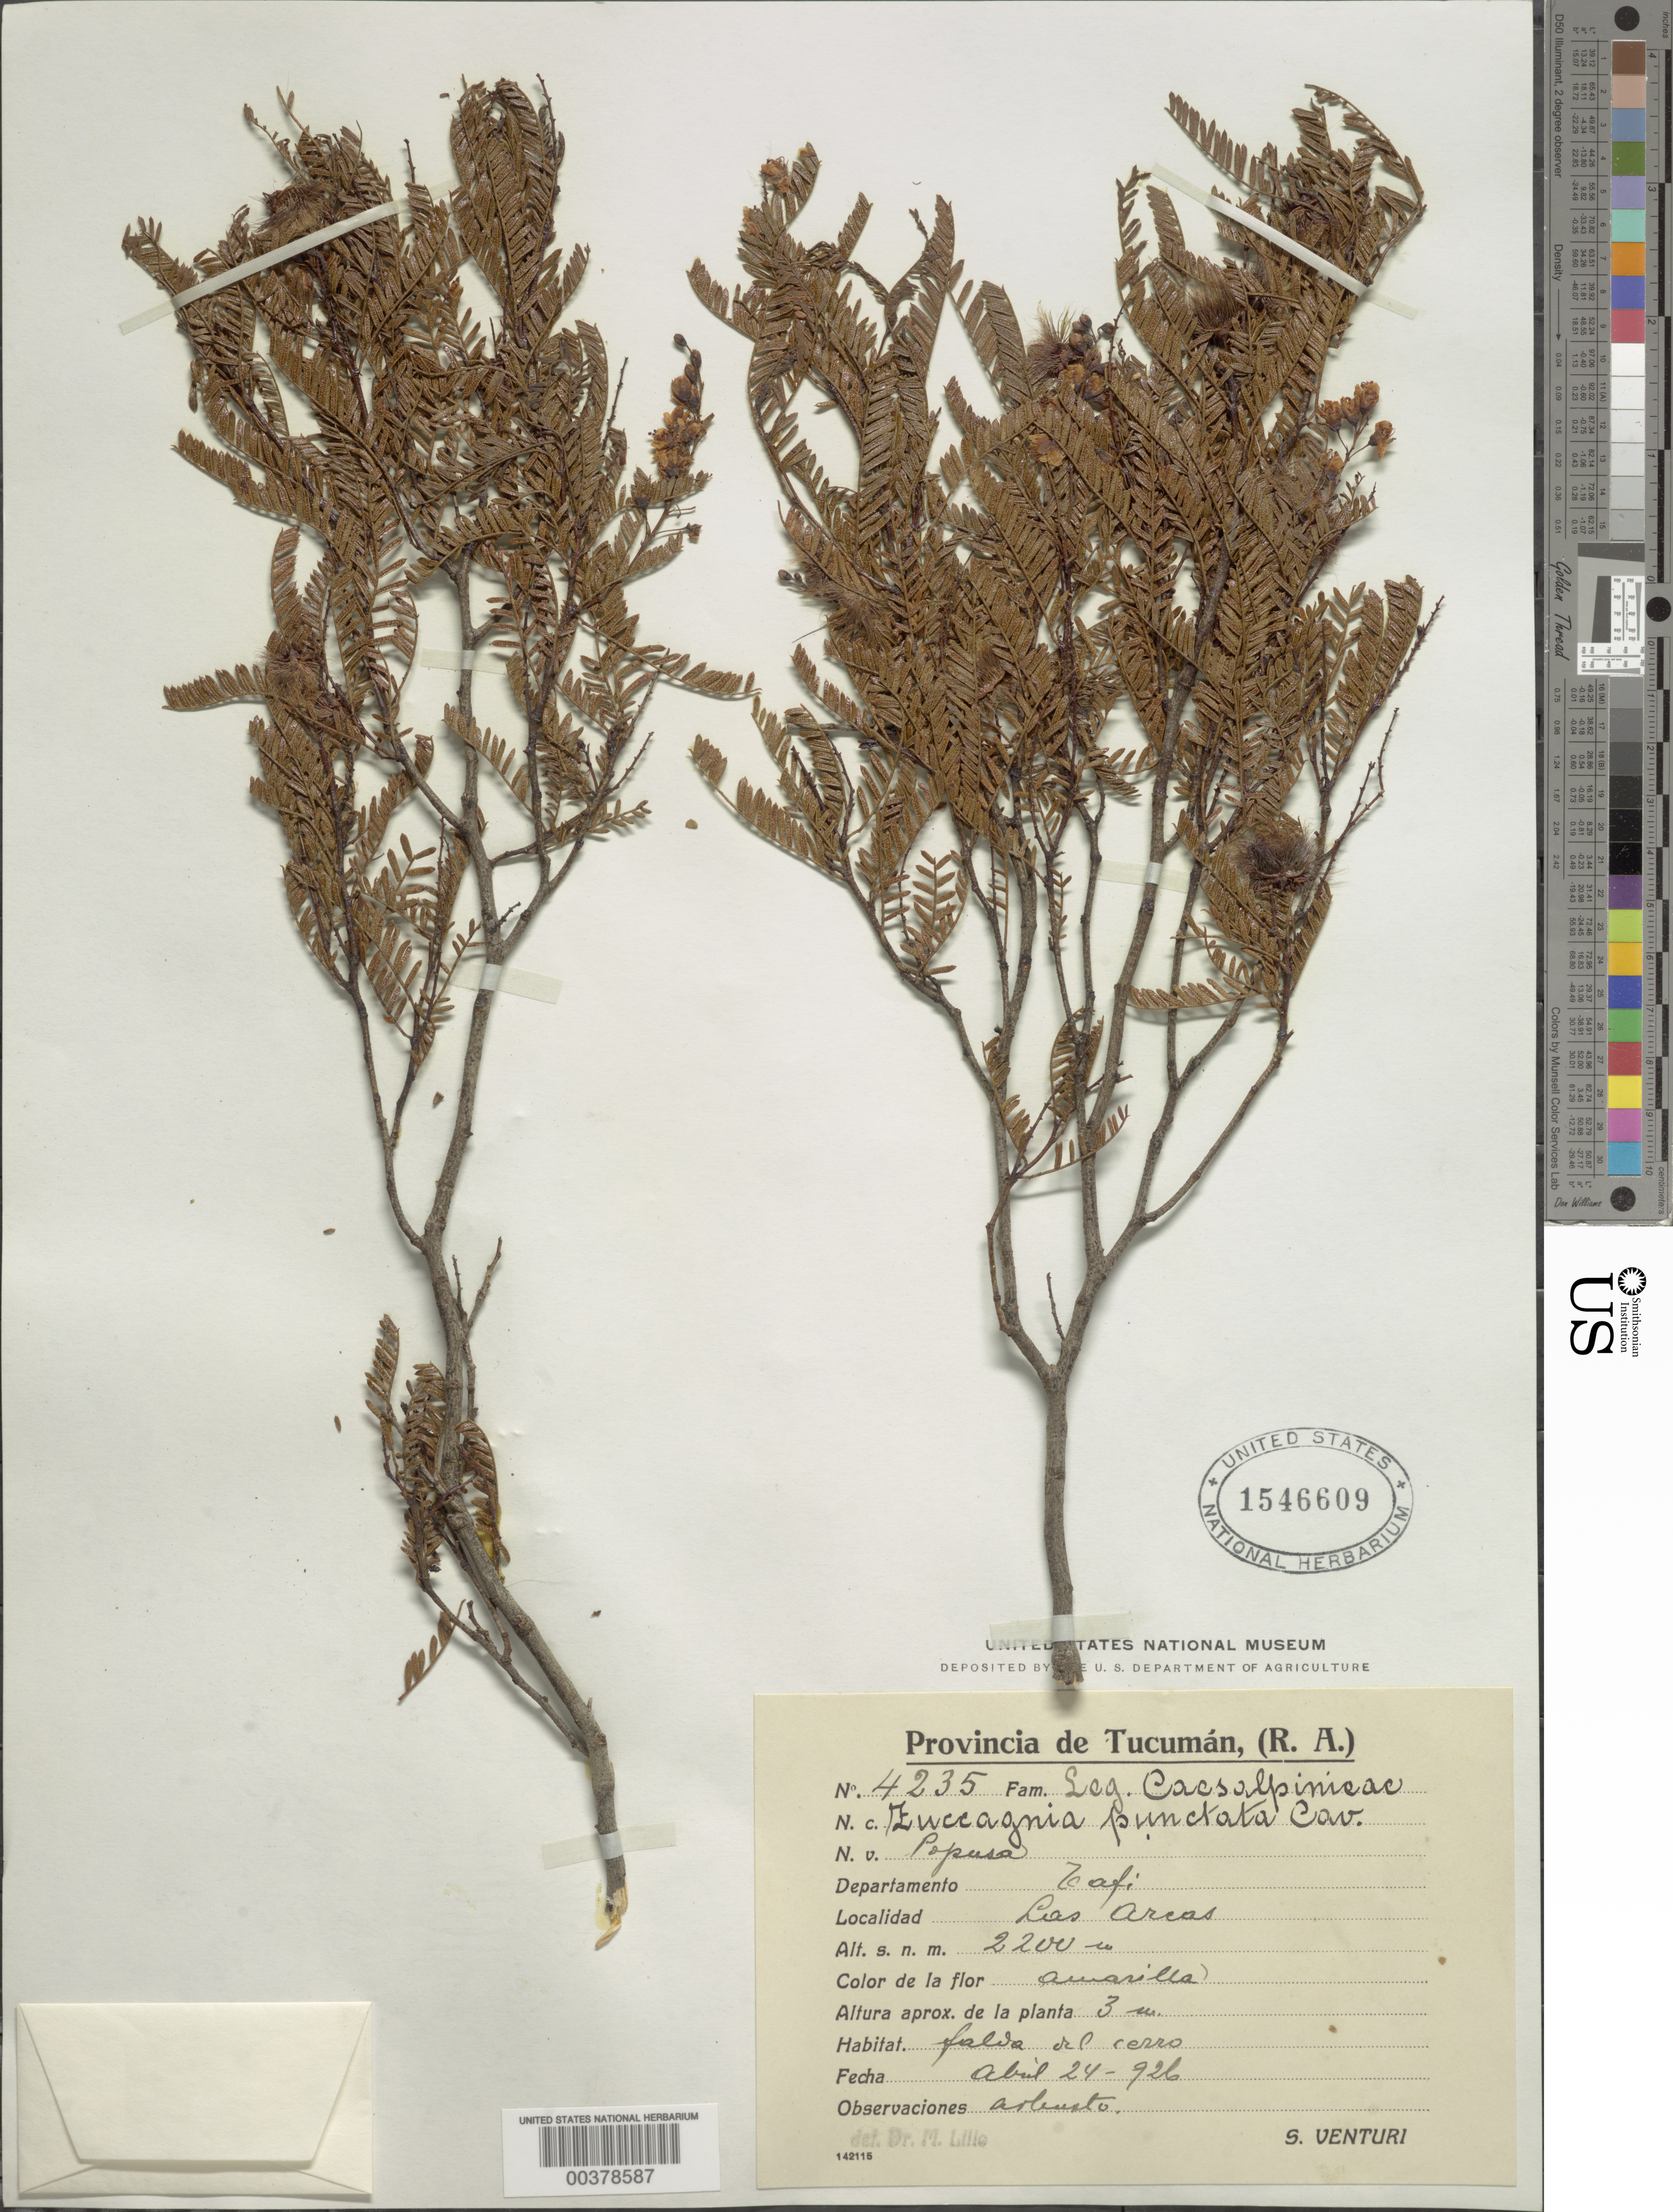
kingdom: Plantae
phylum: Tracheophyta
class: Magnoliopsida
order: Fabales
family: Fabaceae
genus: Zuccagnia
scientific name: Zuccagnia punctata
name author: Cav.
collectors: S. Venturi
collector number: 4235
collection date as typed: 24 Apr 1926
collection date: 1926-04-24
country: Argentina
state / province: Tucumán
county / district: Tafí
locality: Las Arcas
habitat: Falda del cerro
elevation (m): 2200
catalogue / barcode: US 1546609